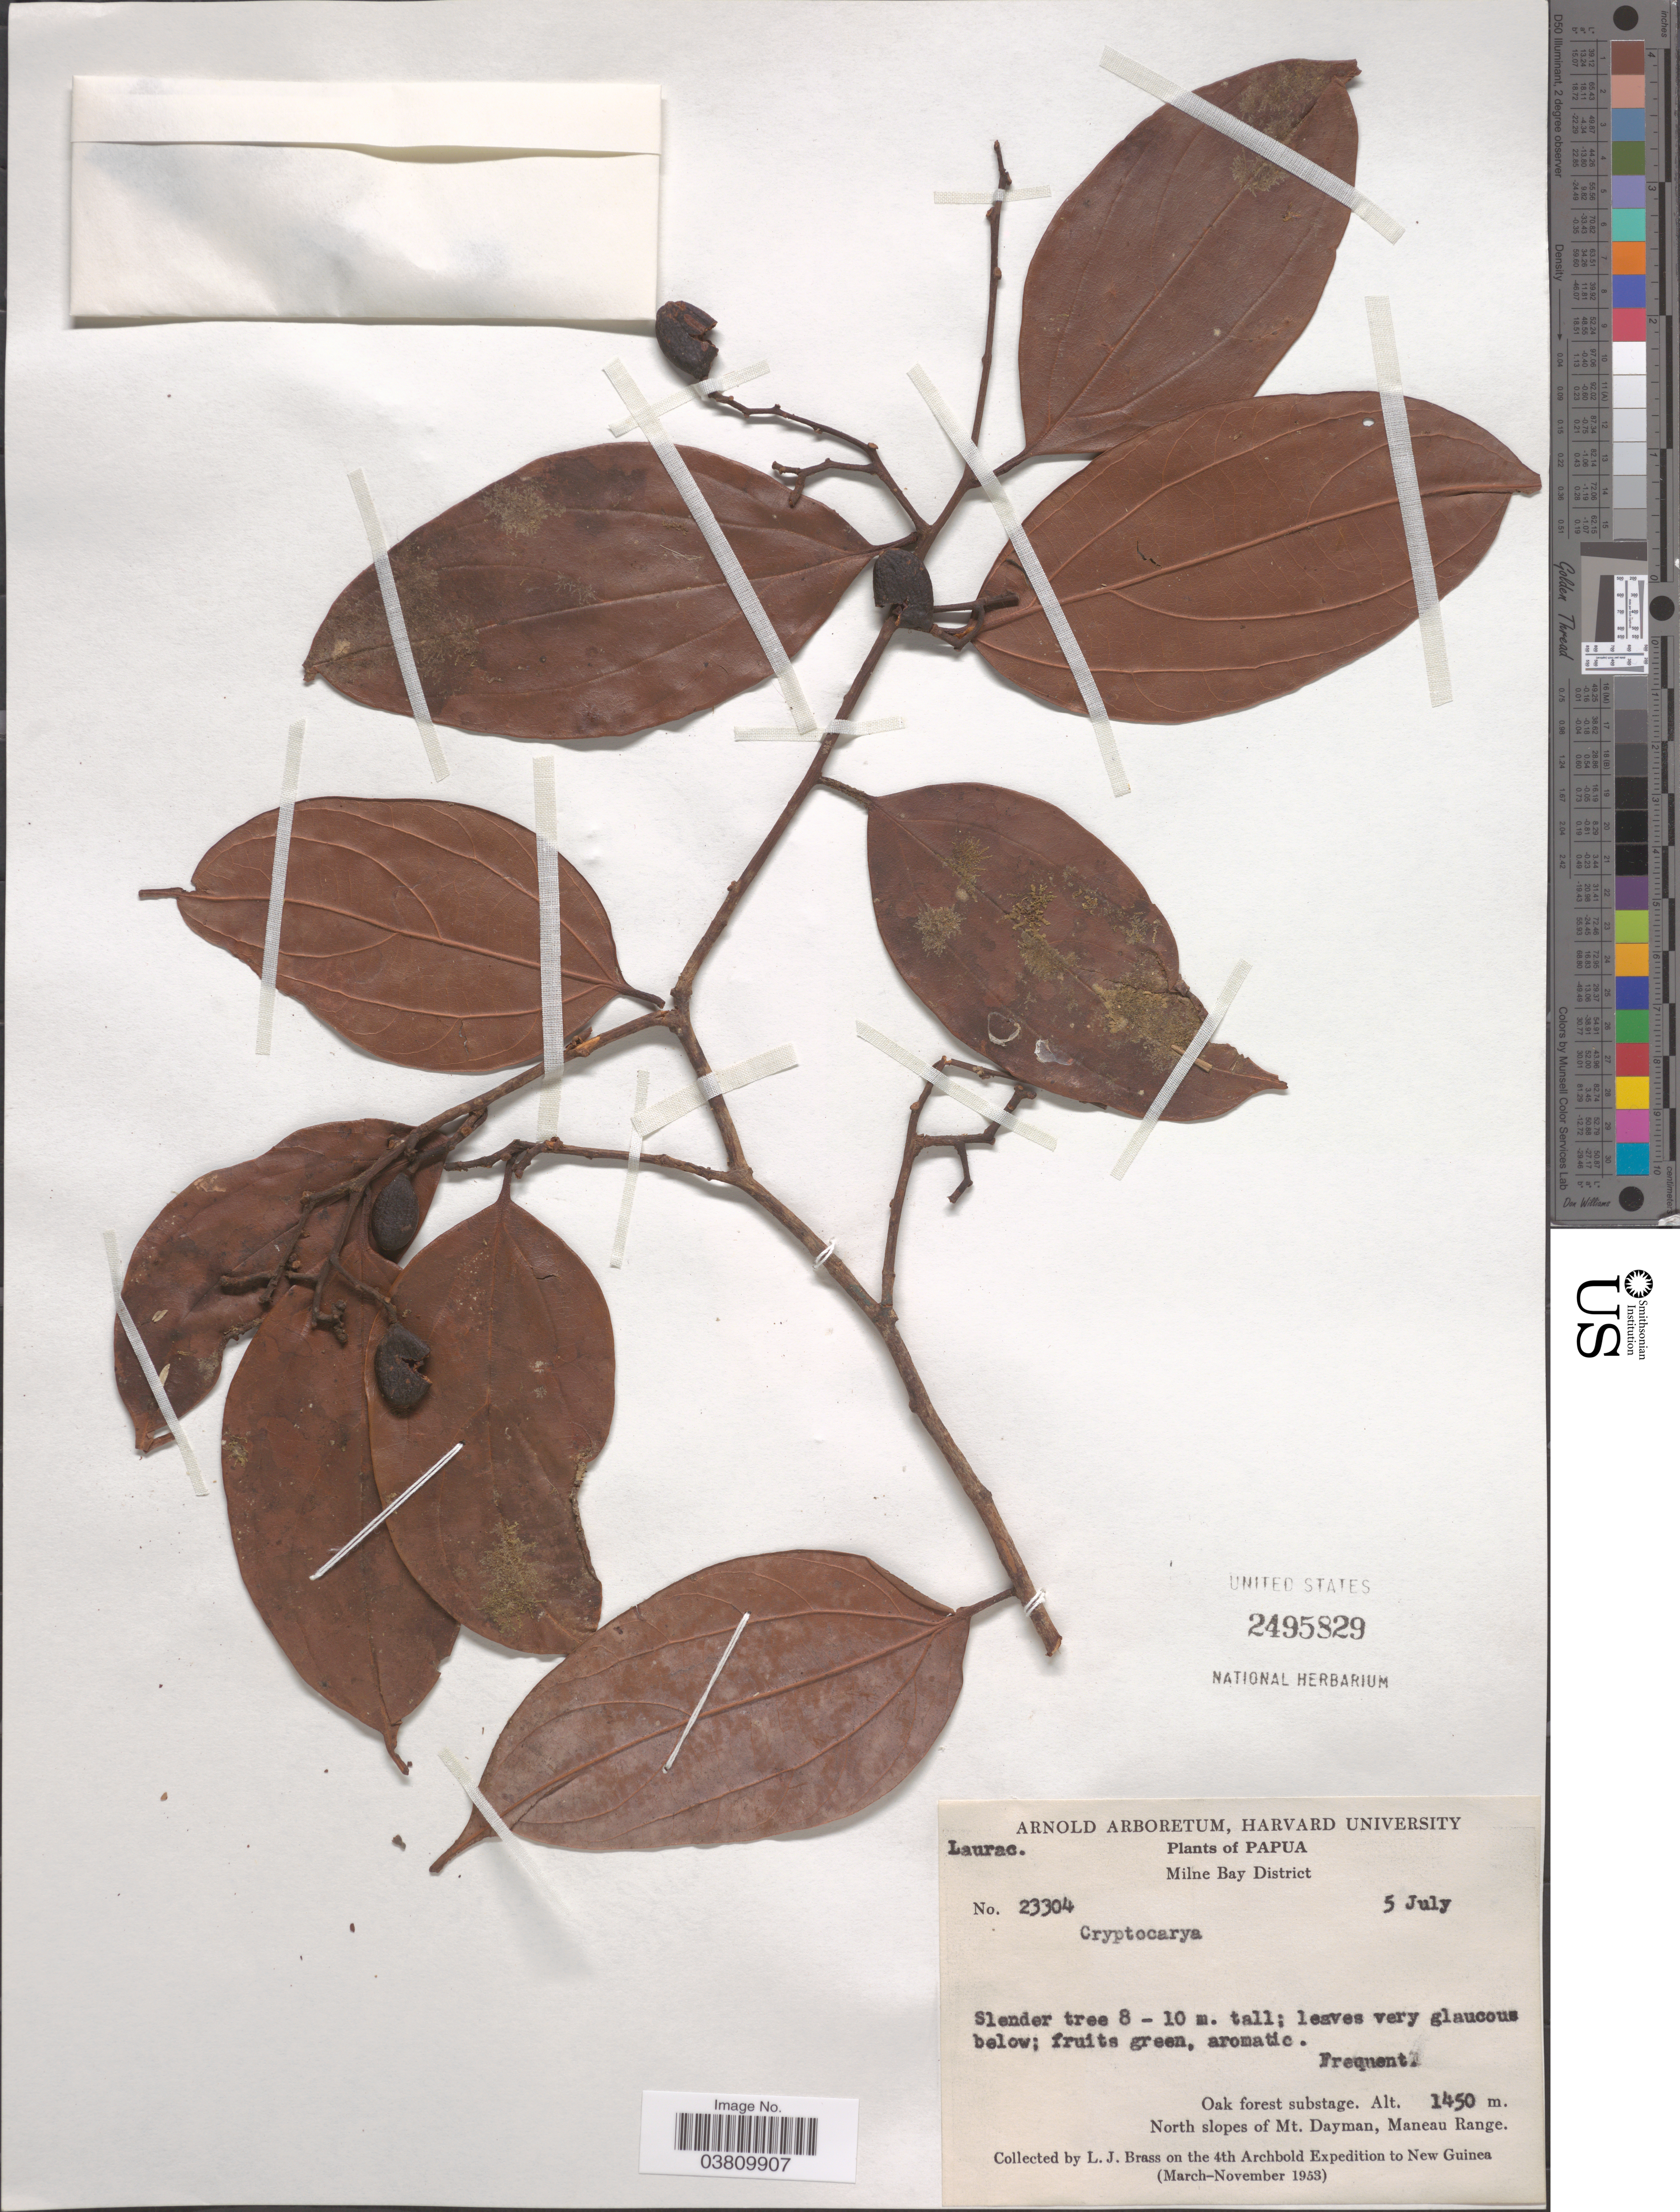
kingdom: Plantae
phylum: Tracheophyta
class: Magnoliopsida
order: Laurales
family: Lauraceae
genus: Cryptocarya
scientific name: Cryptocarya sp.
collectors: L. J. Brass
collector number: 23304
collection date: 1953-07-05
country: Papua New Guinea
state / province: Milne Bay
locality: Milne Bay District. North slopes of Mt. Dayman, Maneau Range. New Guinea.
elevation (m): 1450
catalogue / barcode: US 2495829